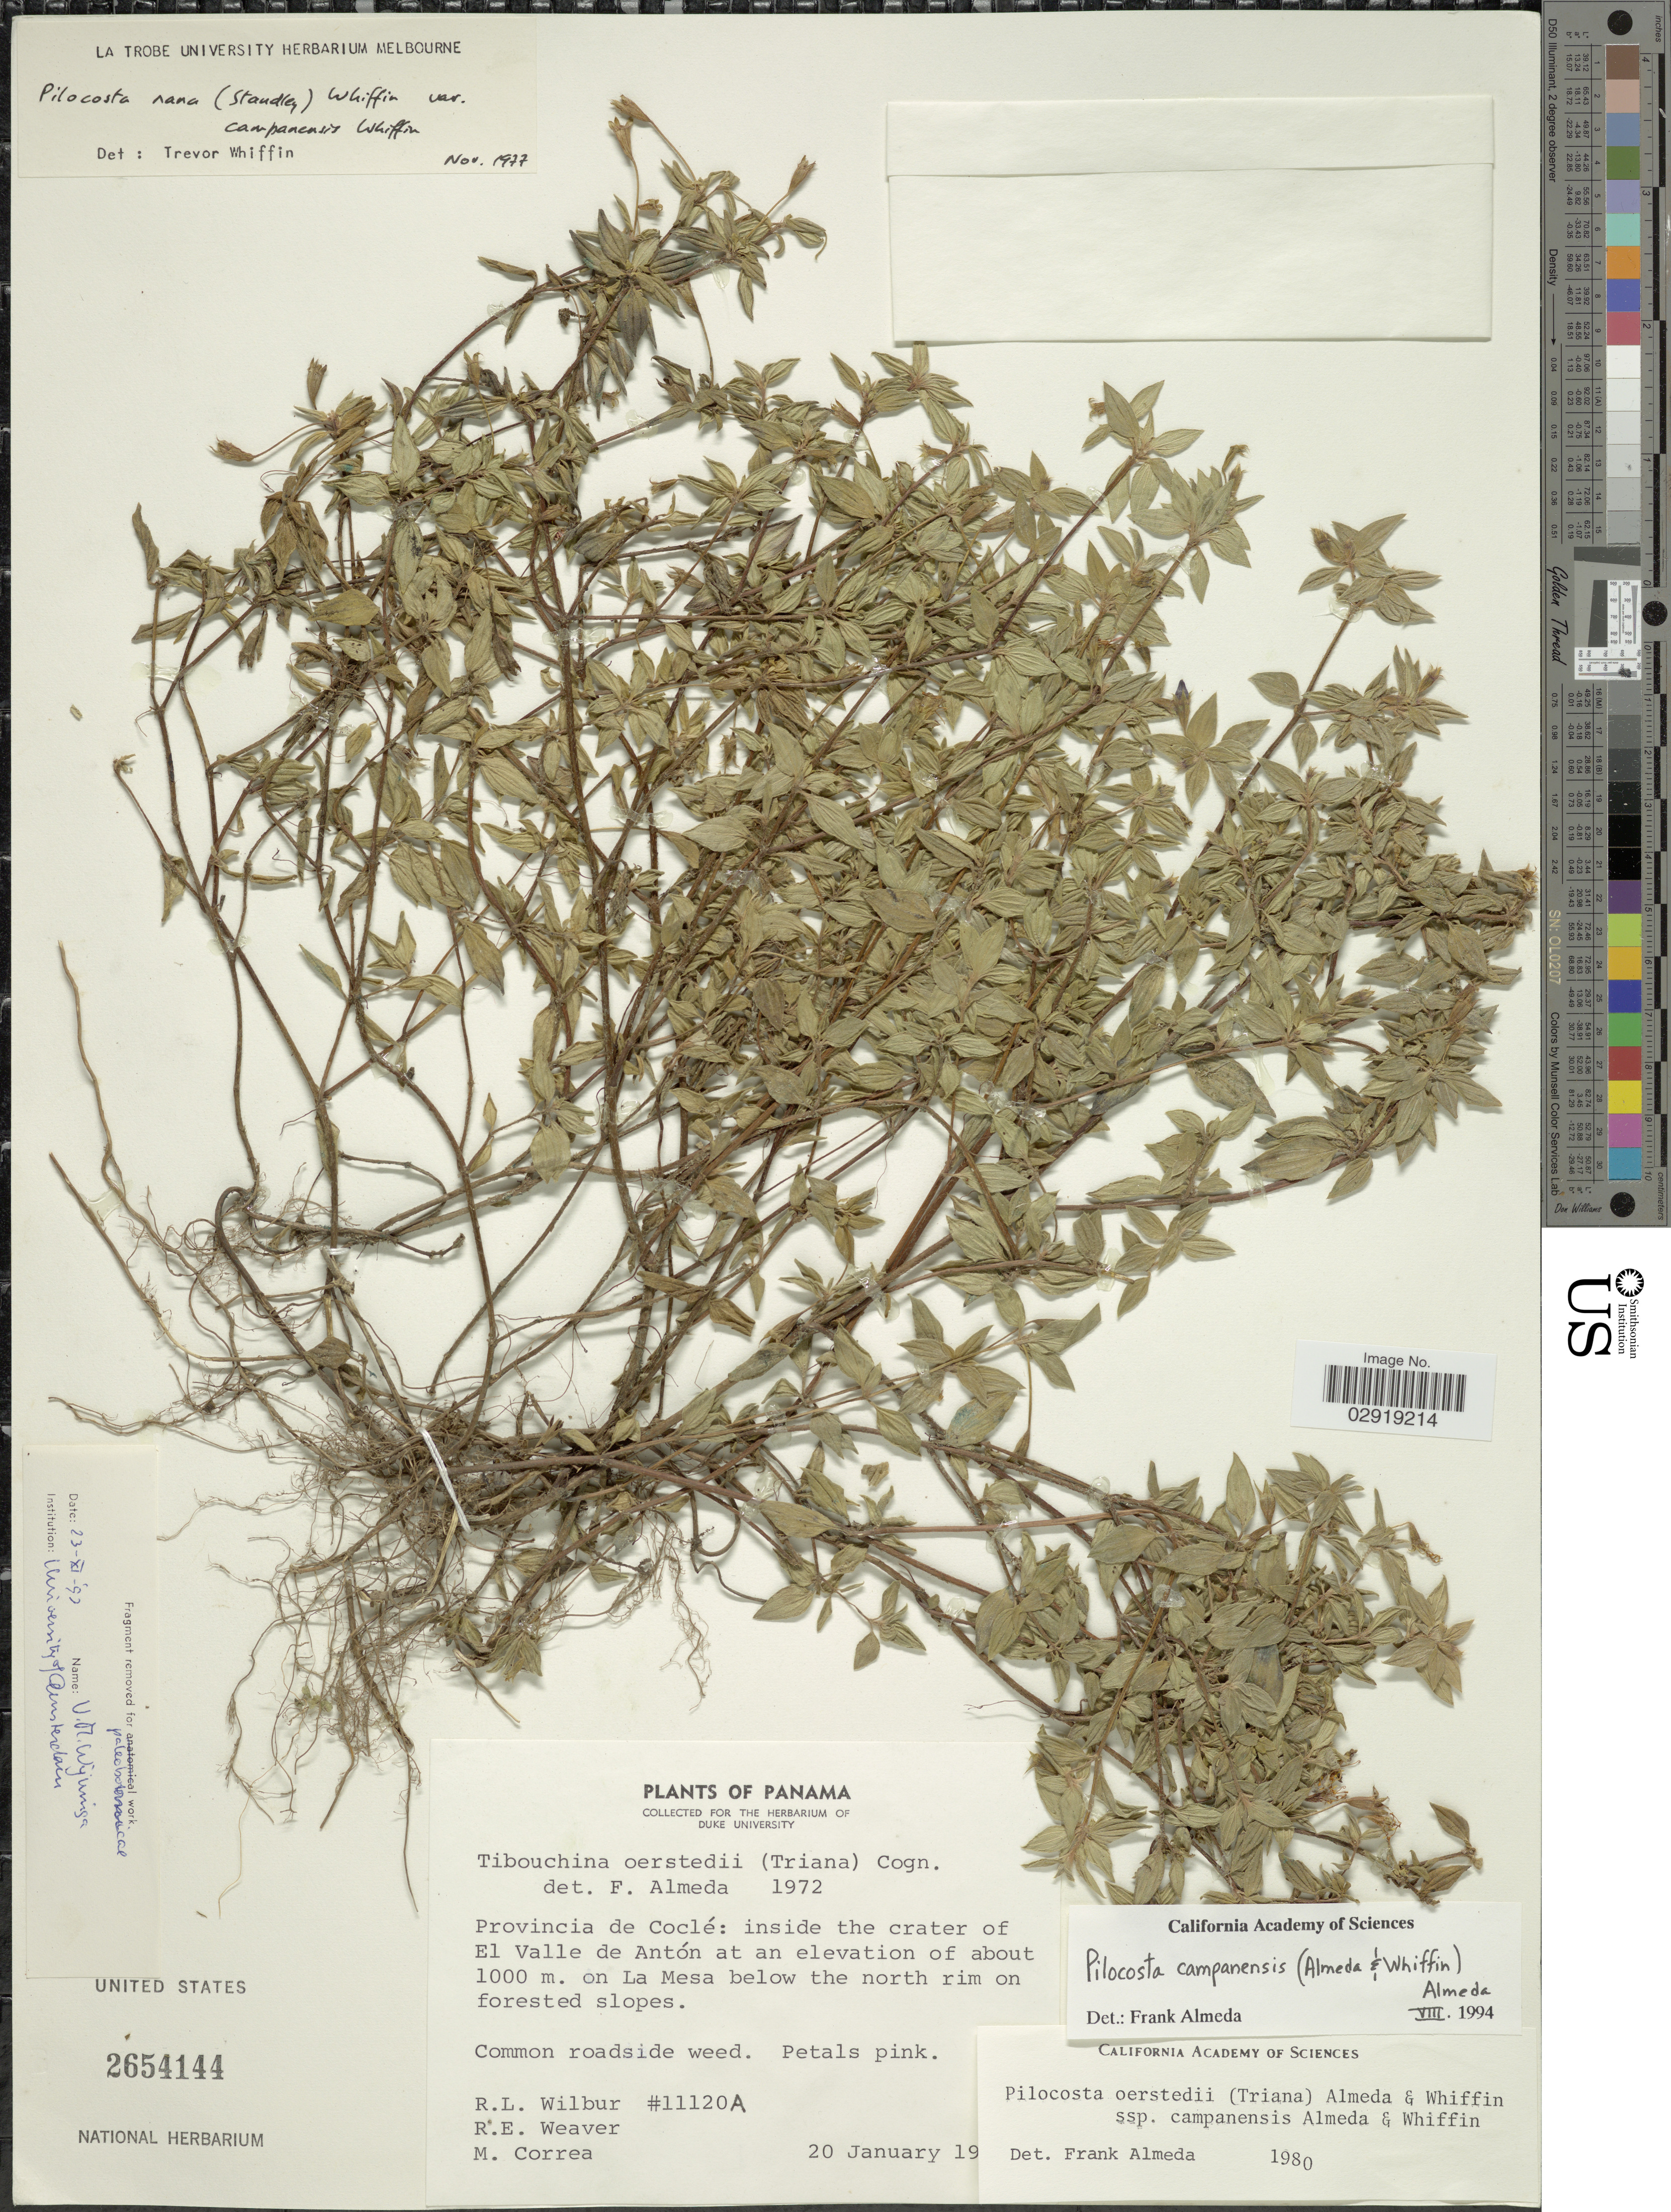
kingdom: Plantae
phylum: Tracheophyta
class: Magnoliopsida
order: Myrtales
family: Melastomataceae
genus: Pilocosta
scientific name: Pilocosta campanensis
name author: (Almeda &) Almeda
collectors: R. L. Wilbur, R. E. Weaver & M. Correa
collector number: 11120A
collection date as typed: Transcribed d/m/y: 20/1/19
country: Panama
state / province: Coclé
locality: Inside the crater of El Valle de Antón on La Mesa below the north rim on forested slopes.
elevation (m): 1000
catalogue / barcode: US 2654144